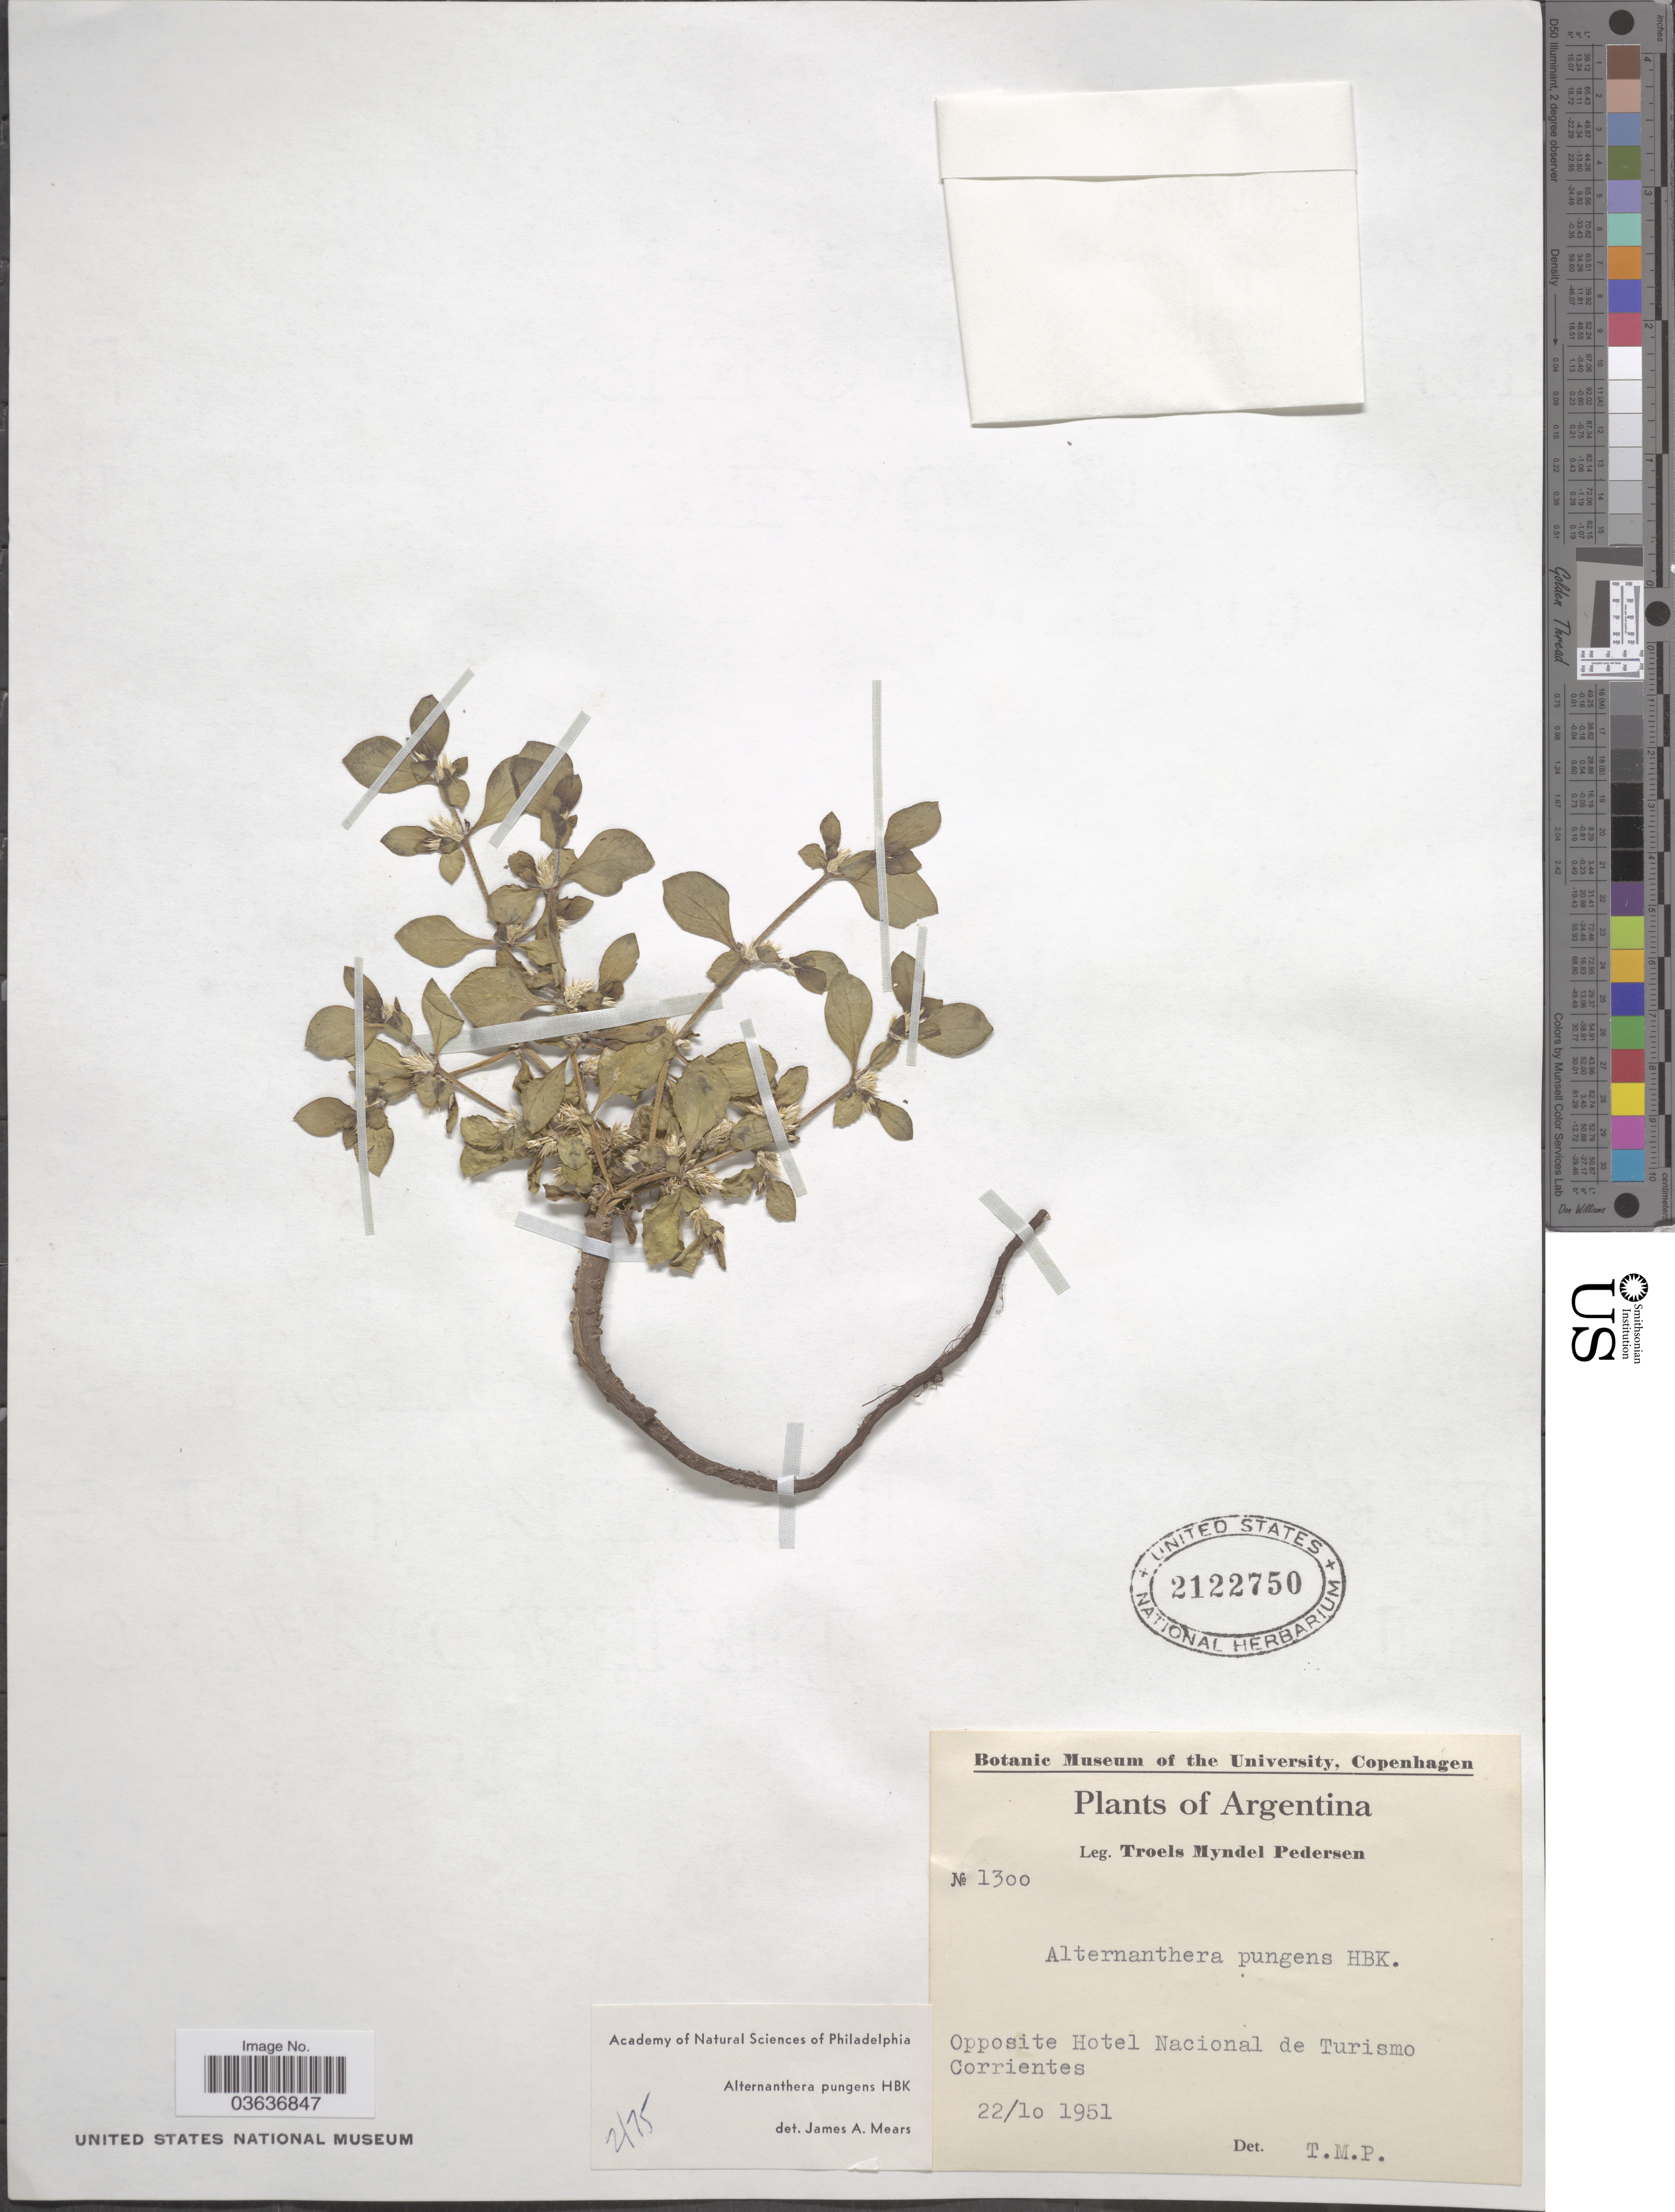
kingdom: Plantae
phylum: Tracheophyta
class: Magnoliopsida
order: Caryophyllales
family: Amaranthaceae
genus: Alternanthera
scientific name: Alternanthera pungens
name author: Kunth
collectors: T. Pederson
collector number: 1300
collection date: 1951-10-22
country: Argentina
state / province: Corrientes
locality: Opposite Hotel Nacional de Turismo Corrientes.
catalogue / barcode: US 2122750